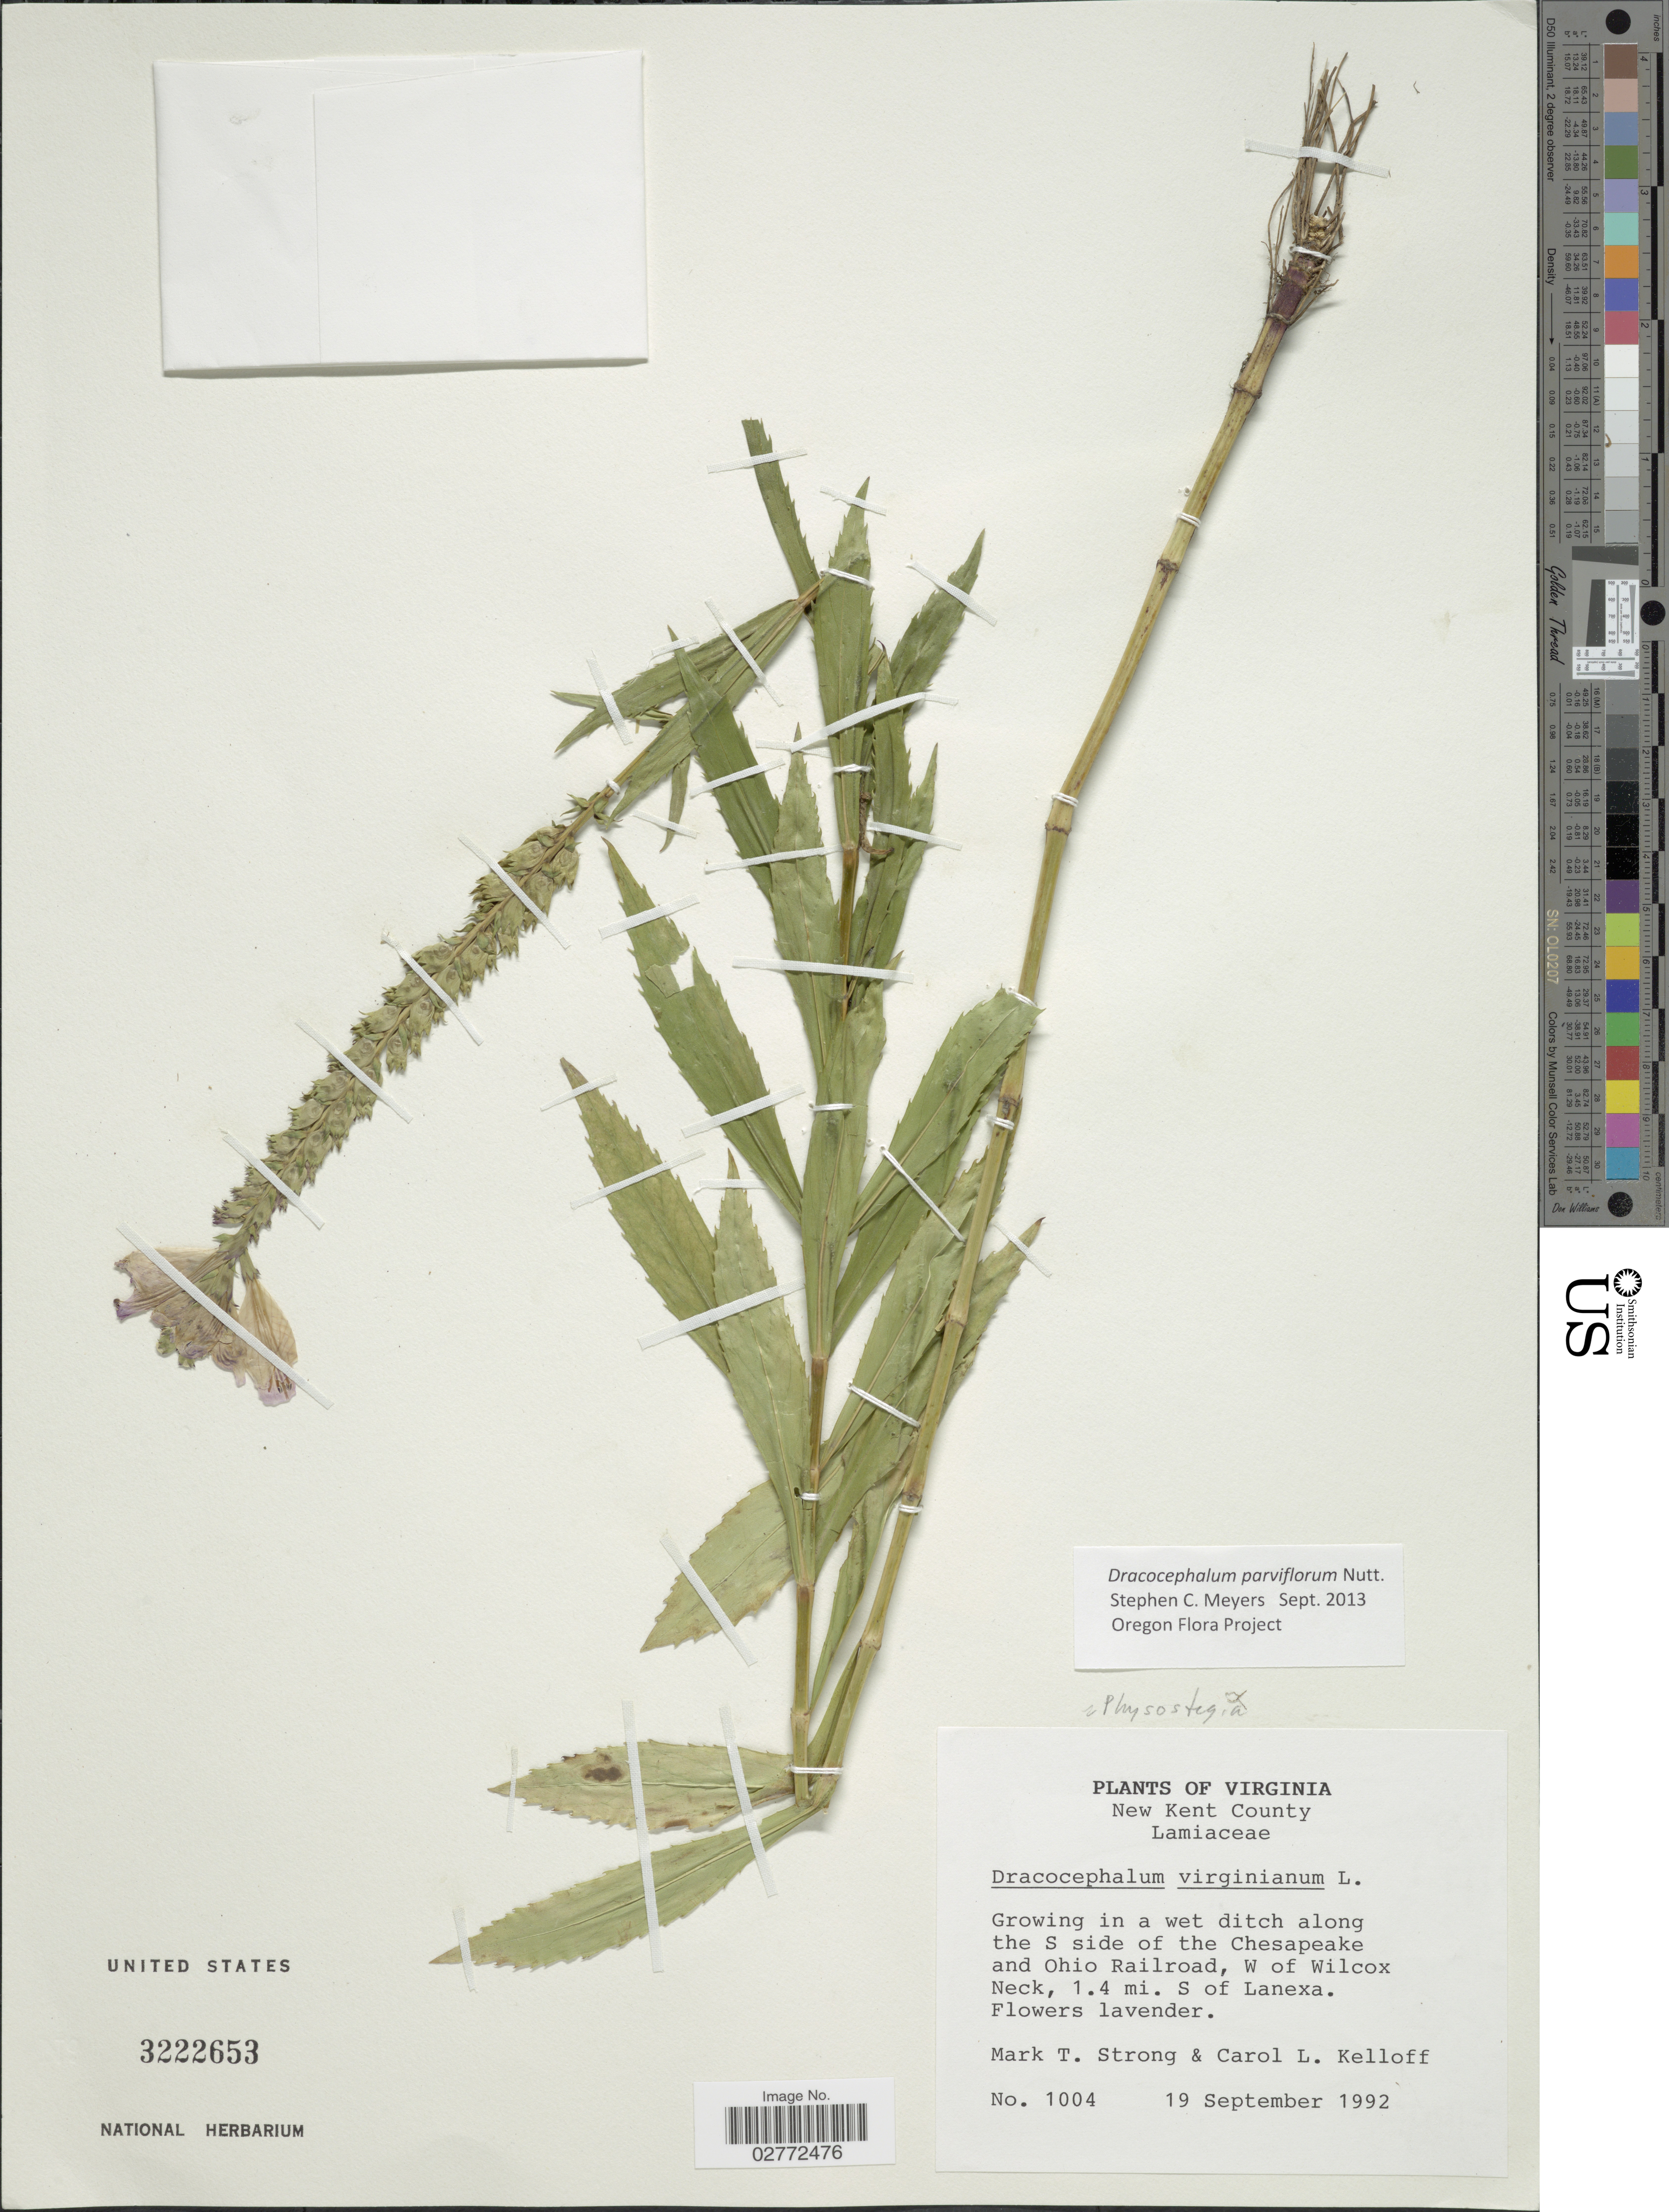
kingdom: Plantae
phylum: Tracheophyta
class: Magnoliopsida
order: Lamiales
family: Lamiaceae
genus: Dracocephalum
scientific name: Dracocephalum parviflorum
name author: Nutt.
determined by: Meyers, Stephen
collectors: M. T. Strong & C. L. Kelloff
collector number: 1004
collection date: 1992-09-19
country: United States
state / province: Virginia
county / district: New Kent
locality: New Kent County. Growing in a wet ditch along the S side of the Chesapeake and Ohio Railroad, W of Wilcox Neck, 1.4 mi. S. of Lanexa.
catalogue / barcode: US 3222653